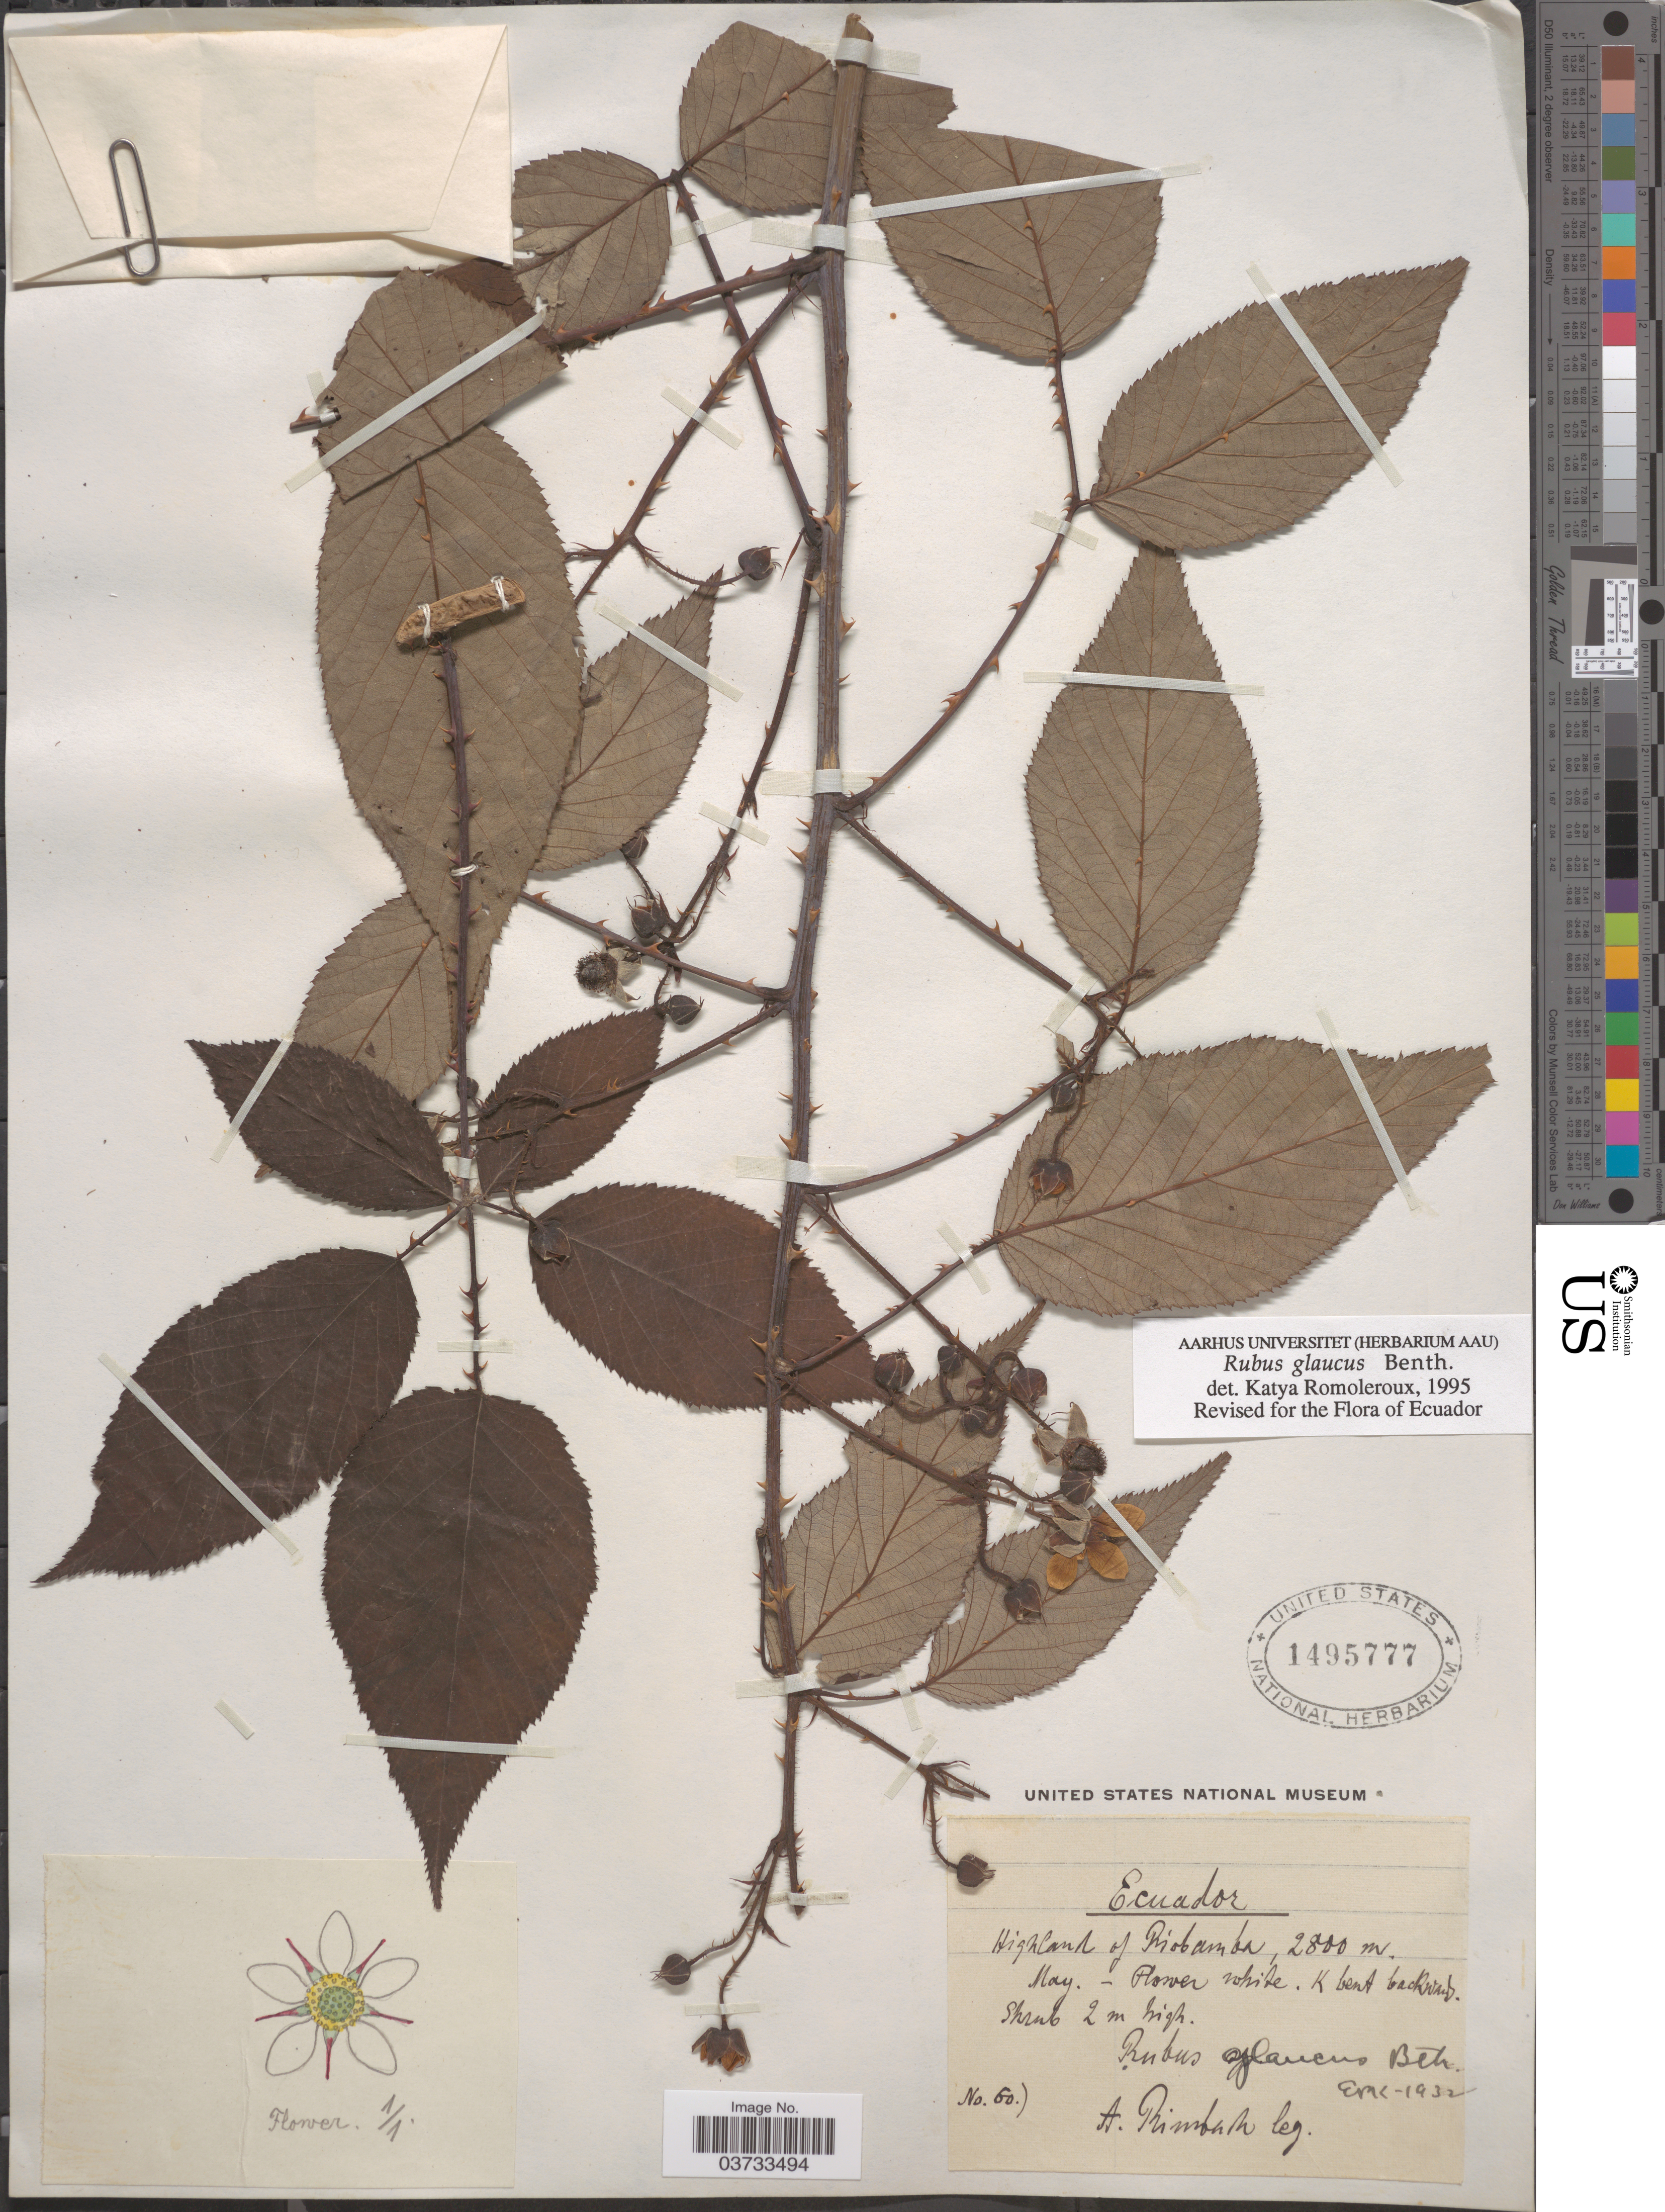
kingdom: Plantae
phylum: Tracheophyta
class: Magnoliopsida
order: Rosales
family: Rosaceae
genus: Rubus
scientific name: Rubus glaucus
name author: Benth.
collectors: A. Rimbach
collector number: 60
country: Ecuador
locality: Highland of Riobamba.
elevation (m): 2800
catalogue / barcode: US 1495777